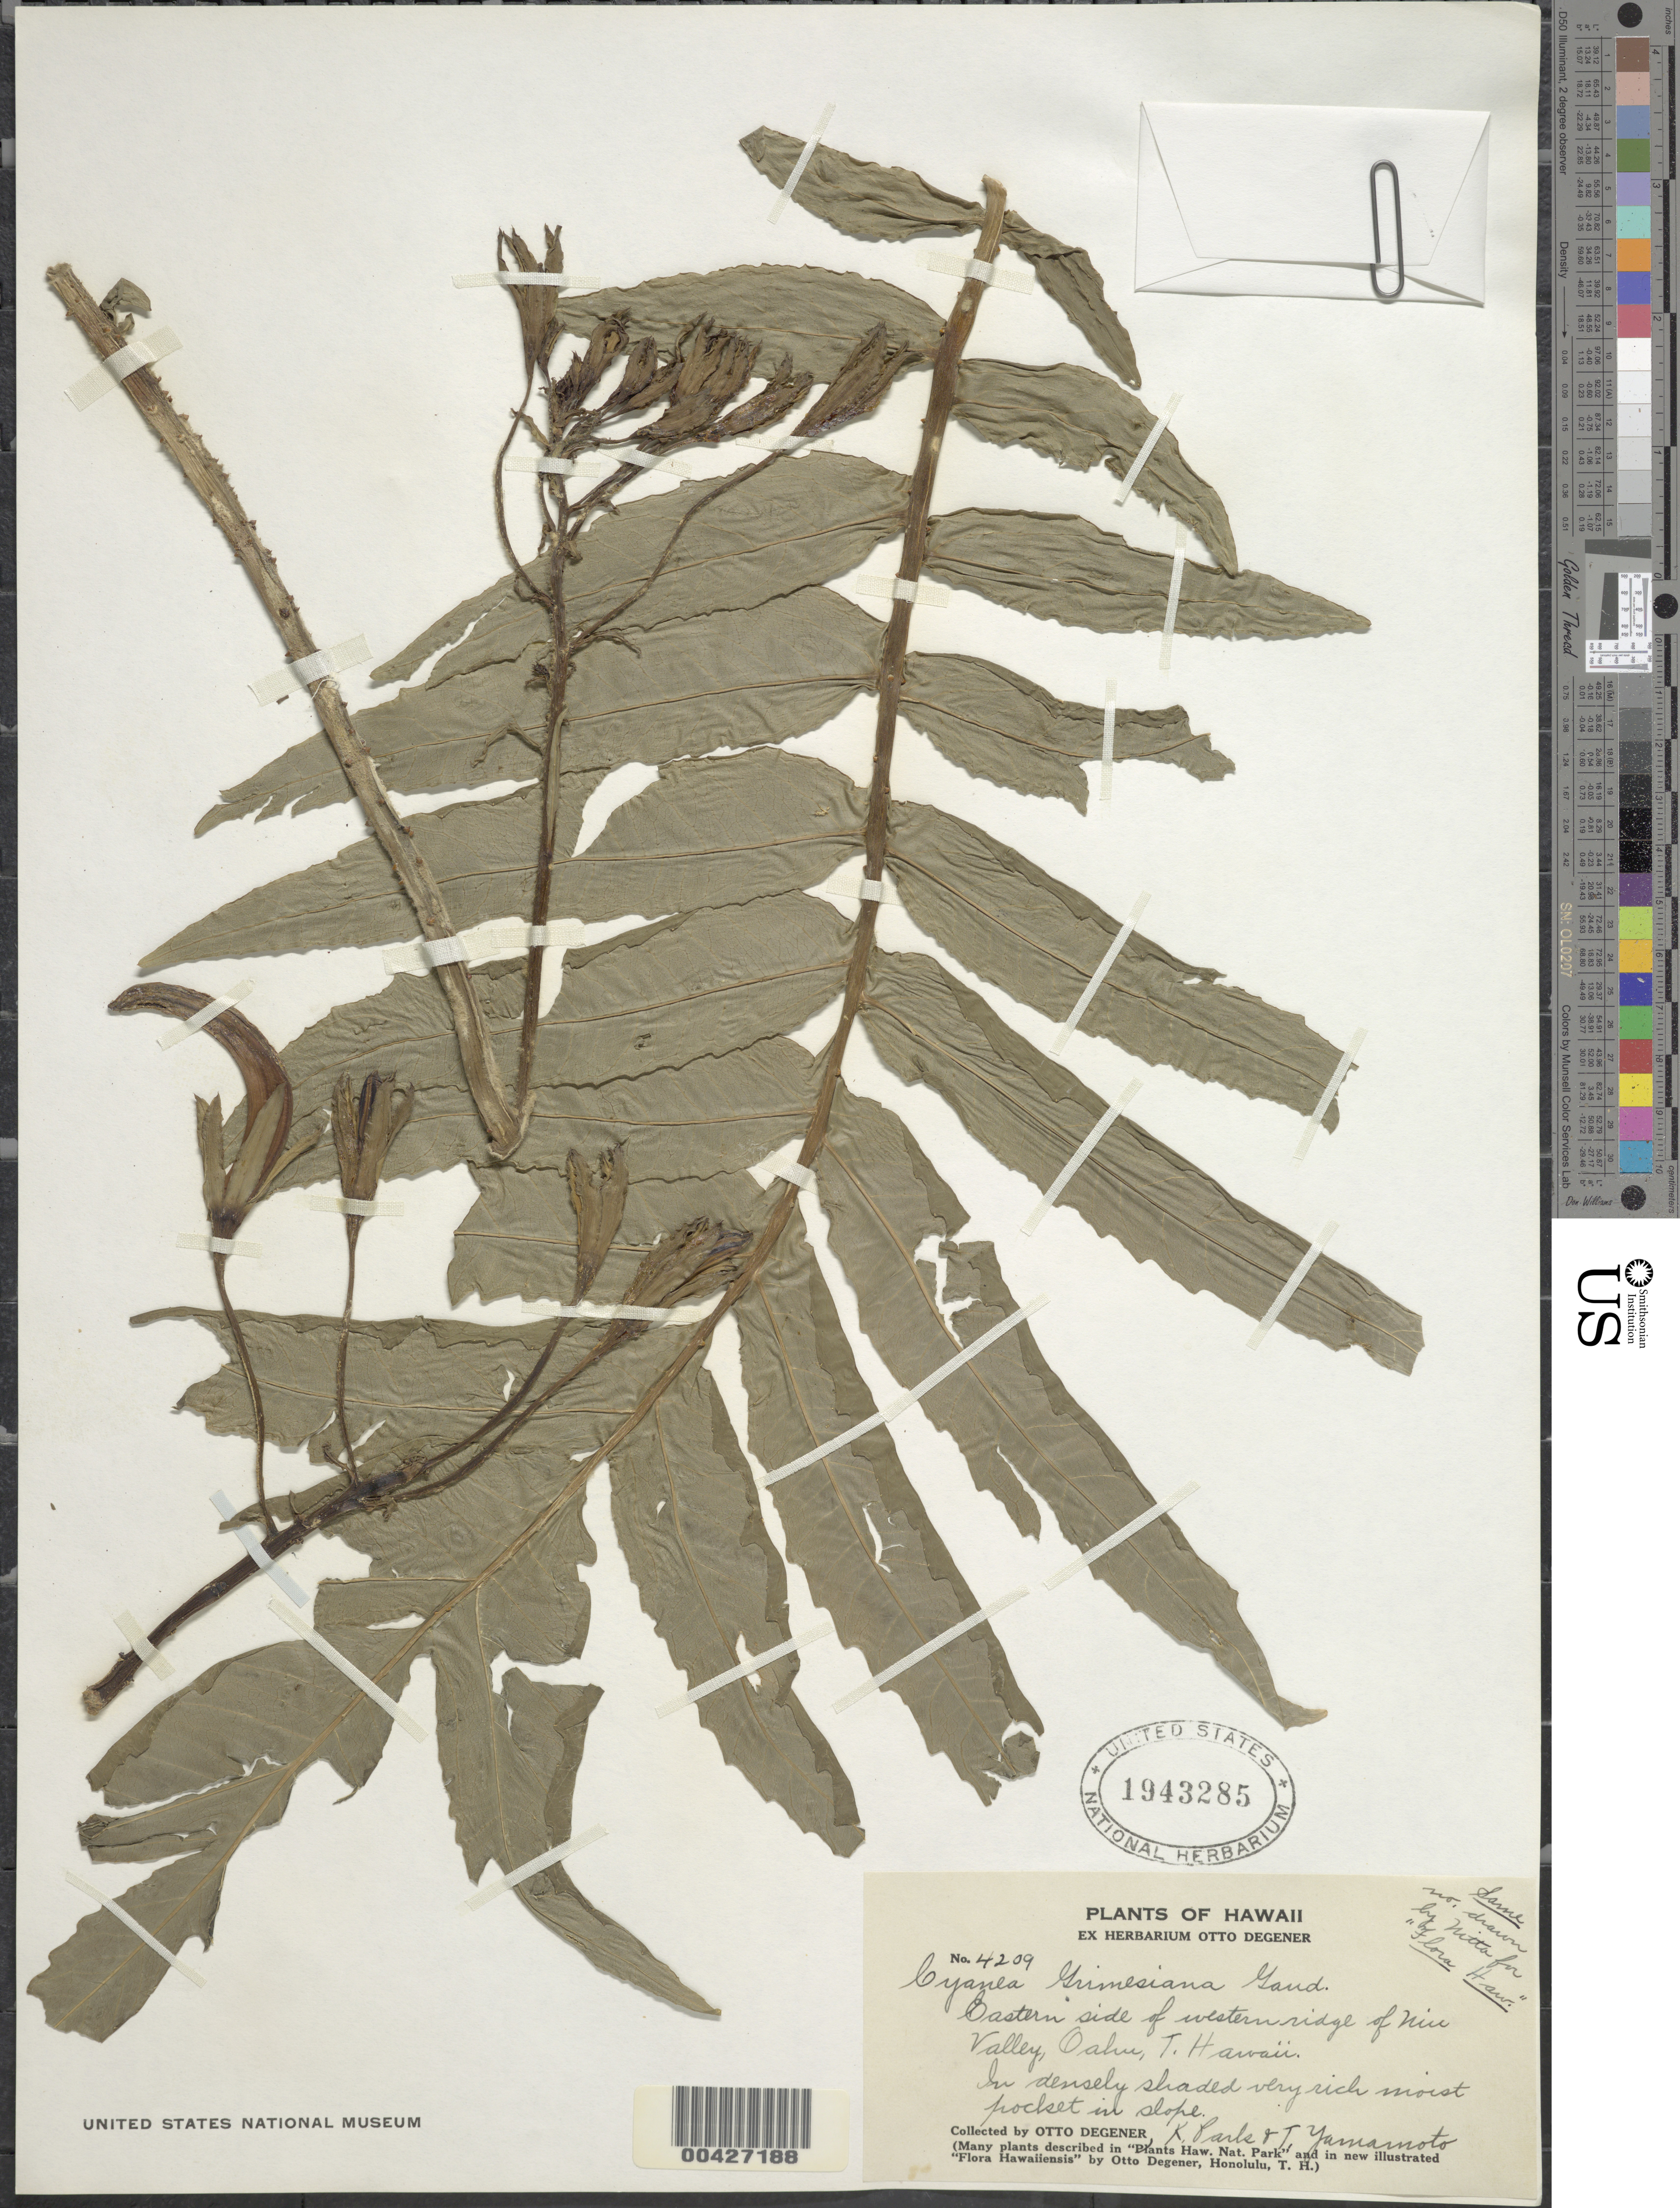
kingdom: Plantae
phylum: Tracheophyta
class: Magnoliopsida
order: Asterales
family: Campanulaceae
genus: Cyanea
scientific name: Cyanea grimesiana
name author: Gaudich.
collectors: O. Degener, K. Park & T. Yamamoto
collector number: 4209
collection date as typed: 1900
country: United States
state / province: Hawaii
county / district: Honolulu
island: Oahu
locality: eastern side of western ridge of Niu Valley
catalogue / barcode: US 1943285